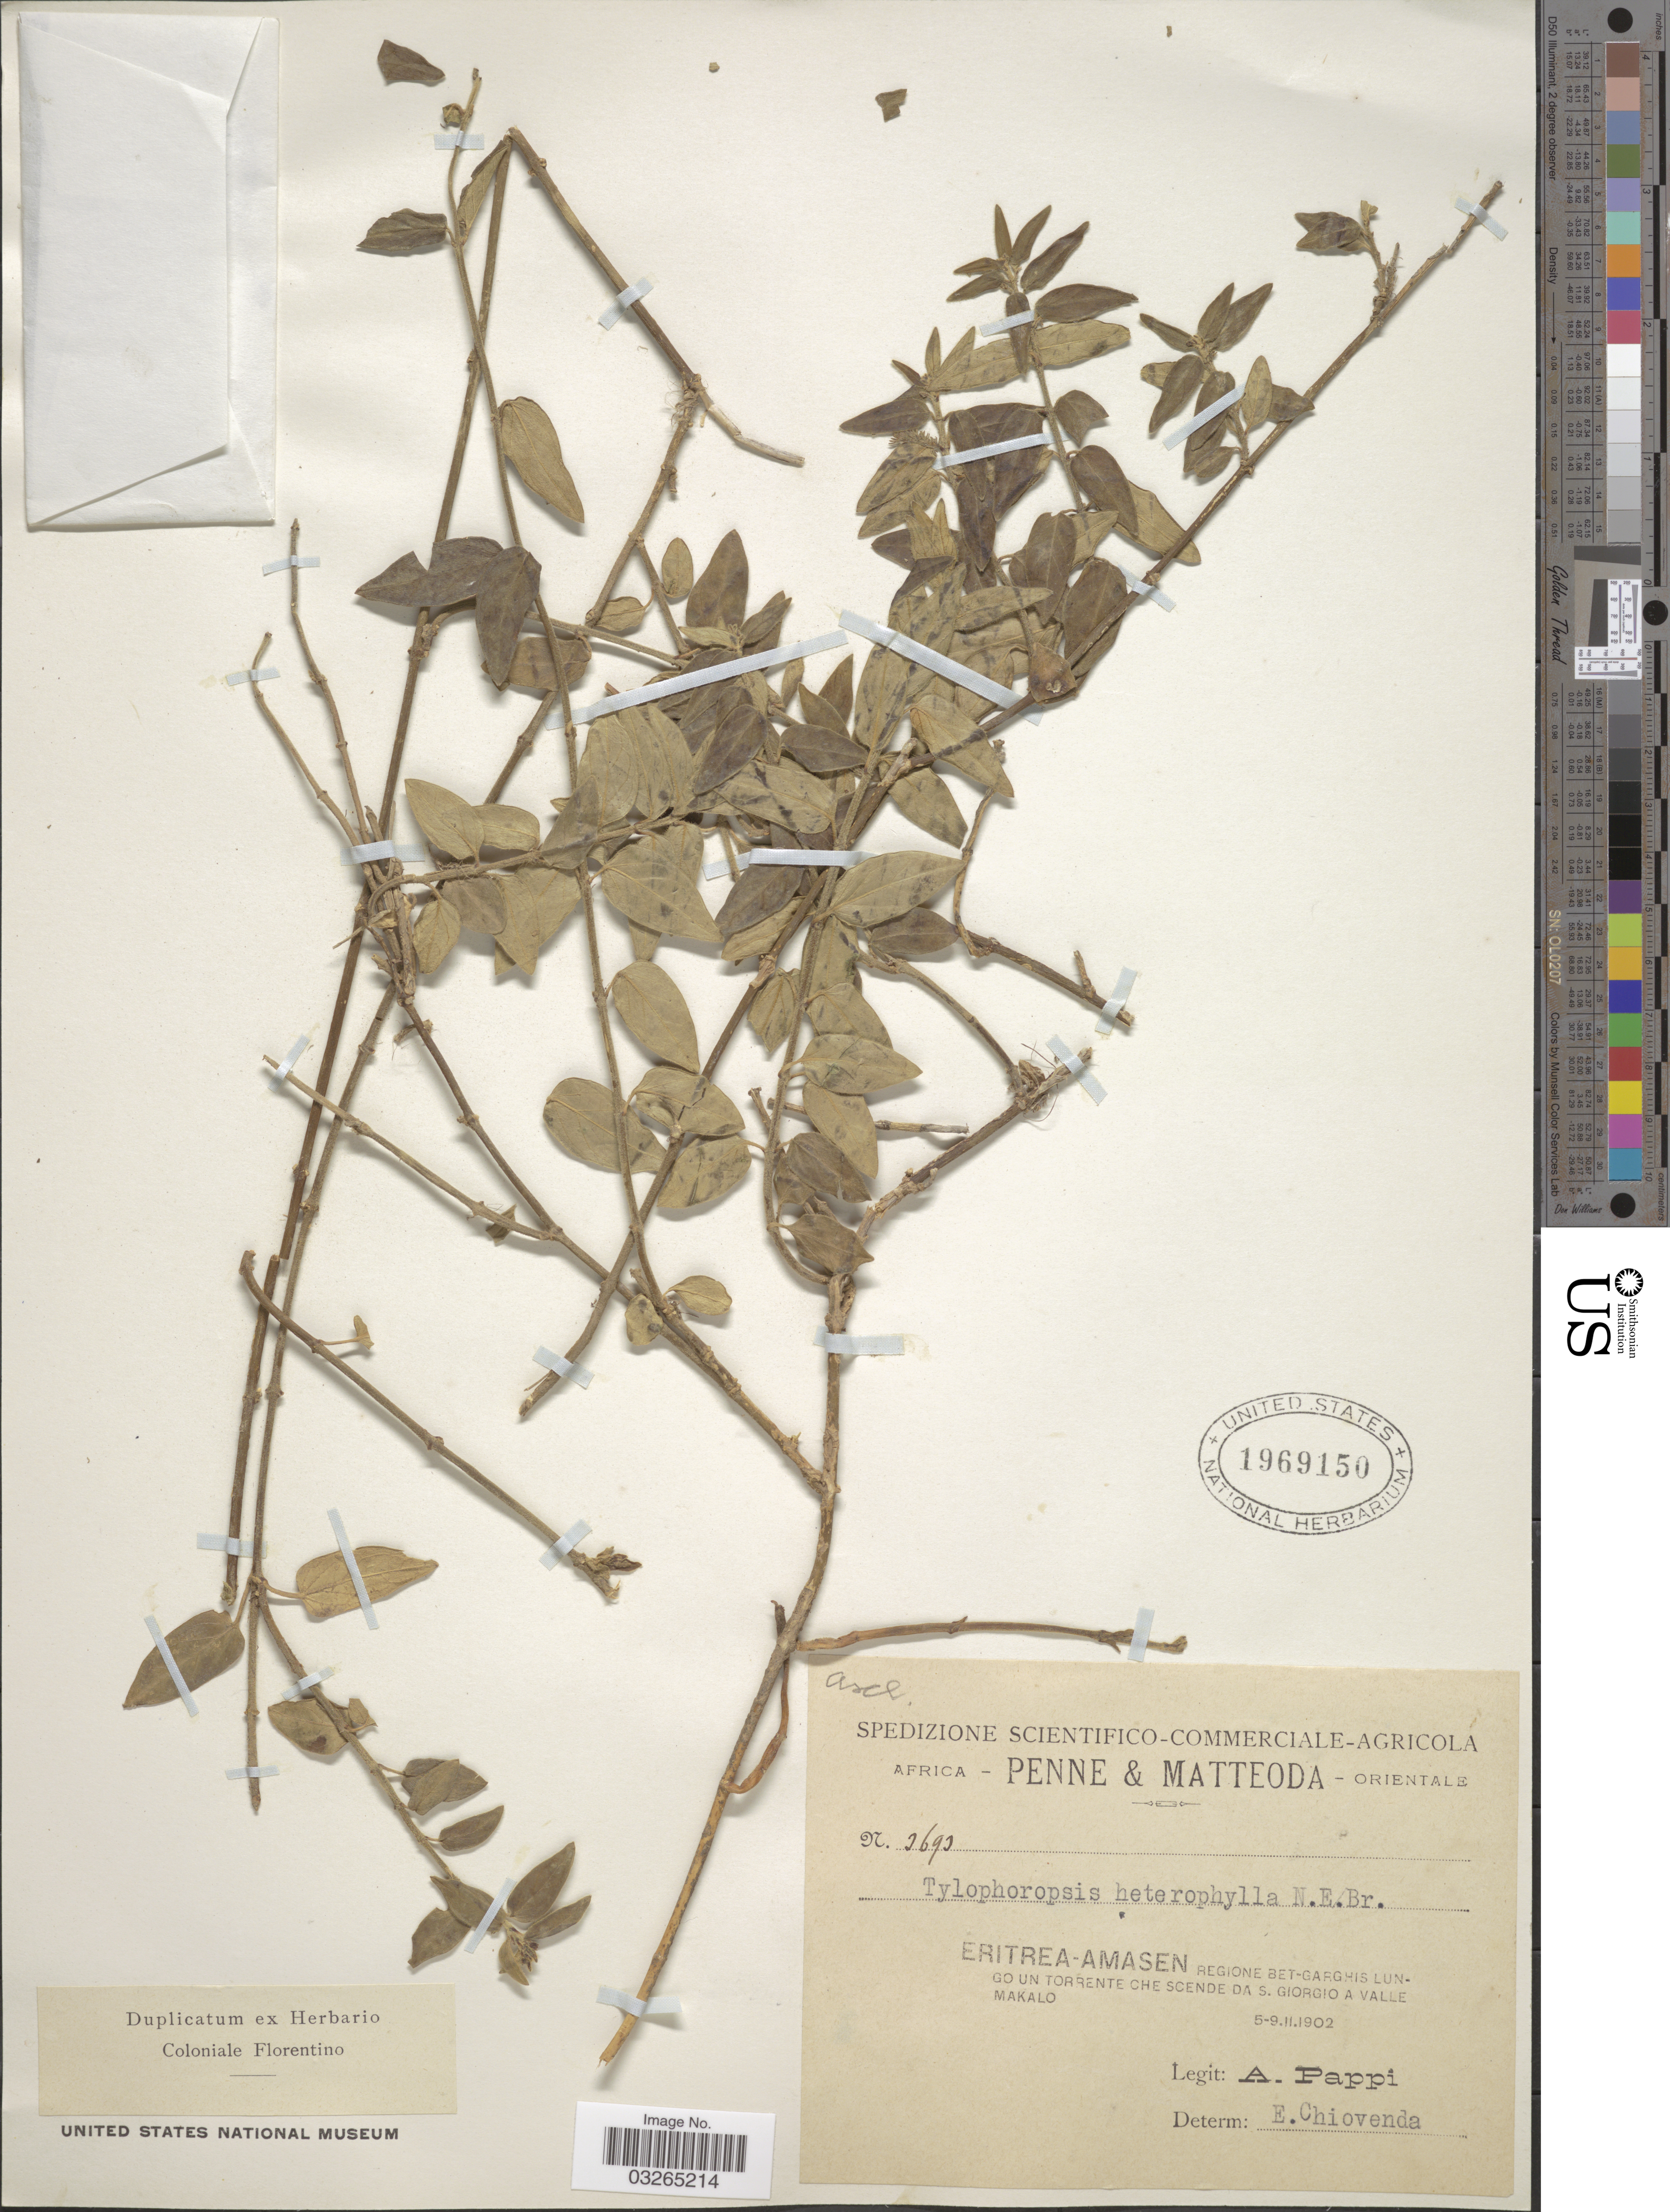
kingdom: Plantae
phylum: Tracheophyta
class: Magnoliopsida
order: Gentianales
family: Apocynaceae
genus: Tylophoropsis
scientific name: Tylophoropsis heterophylla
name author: (A. Rich.) N.E. Br.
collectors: A. Pappi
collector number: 3693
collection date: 1902-11-05/1902-11-09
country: Eritrea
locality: Africa Orientale. Eritrea-Amasen Regione Bet-Garghis Lungo un Torrente Che Scende da S. Giorgio a Valle Makalo.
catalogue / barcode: US 1969150